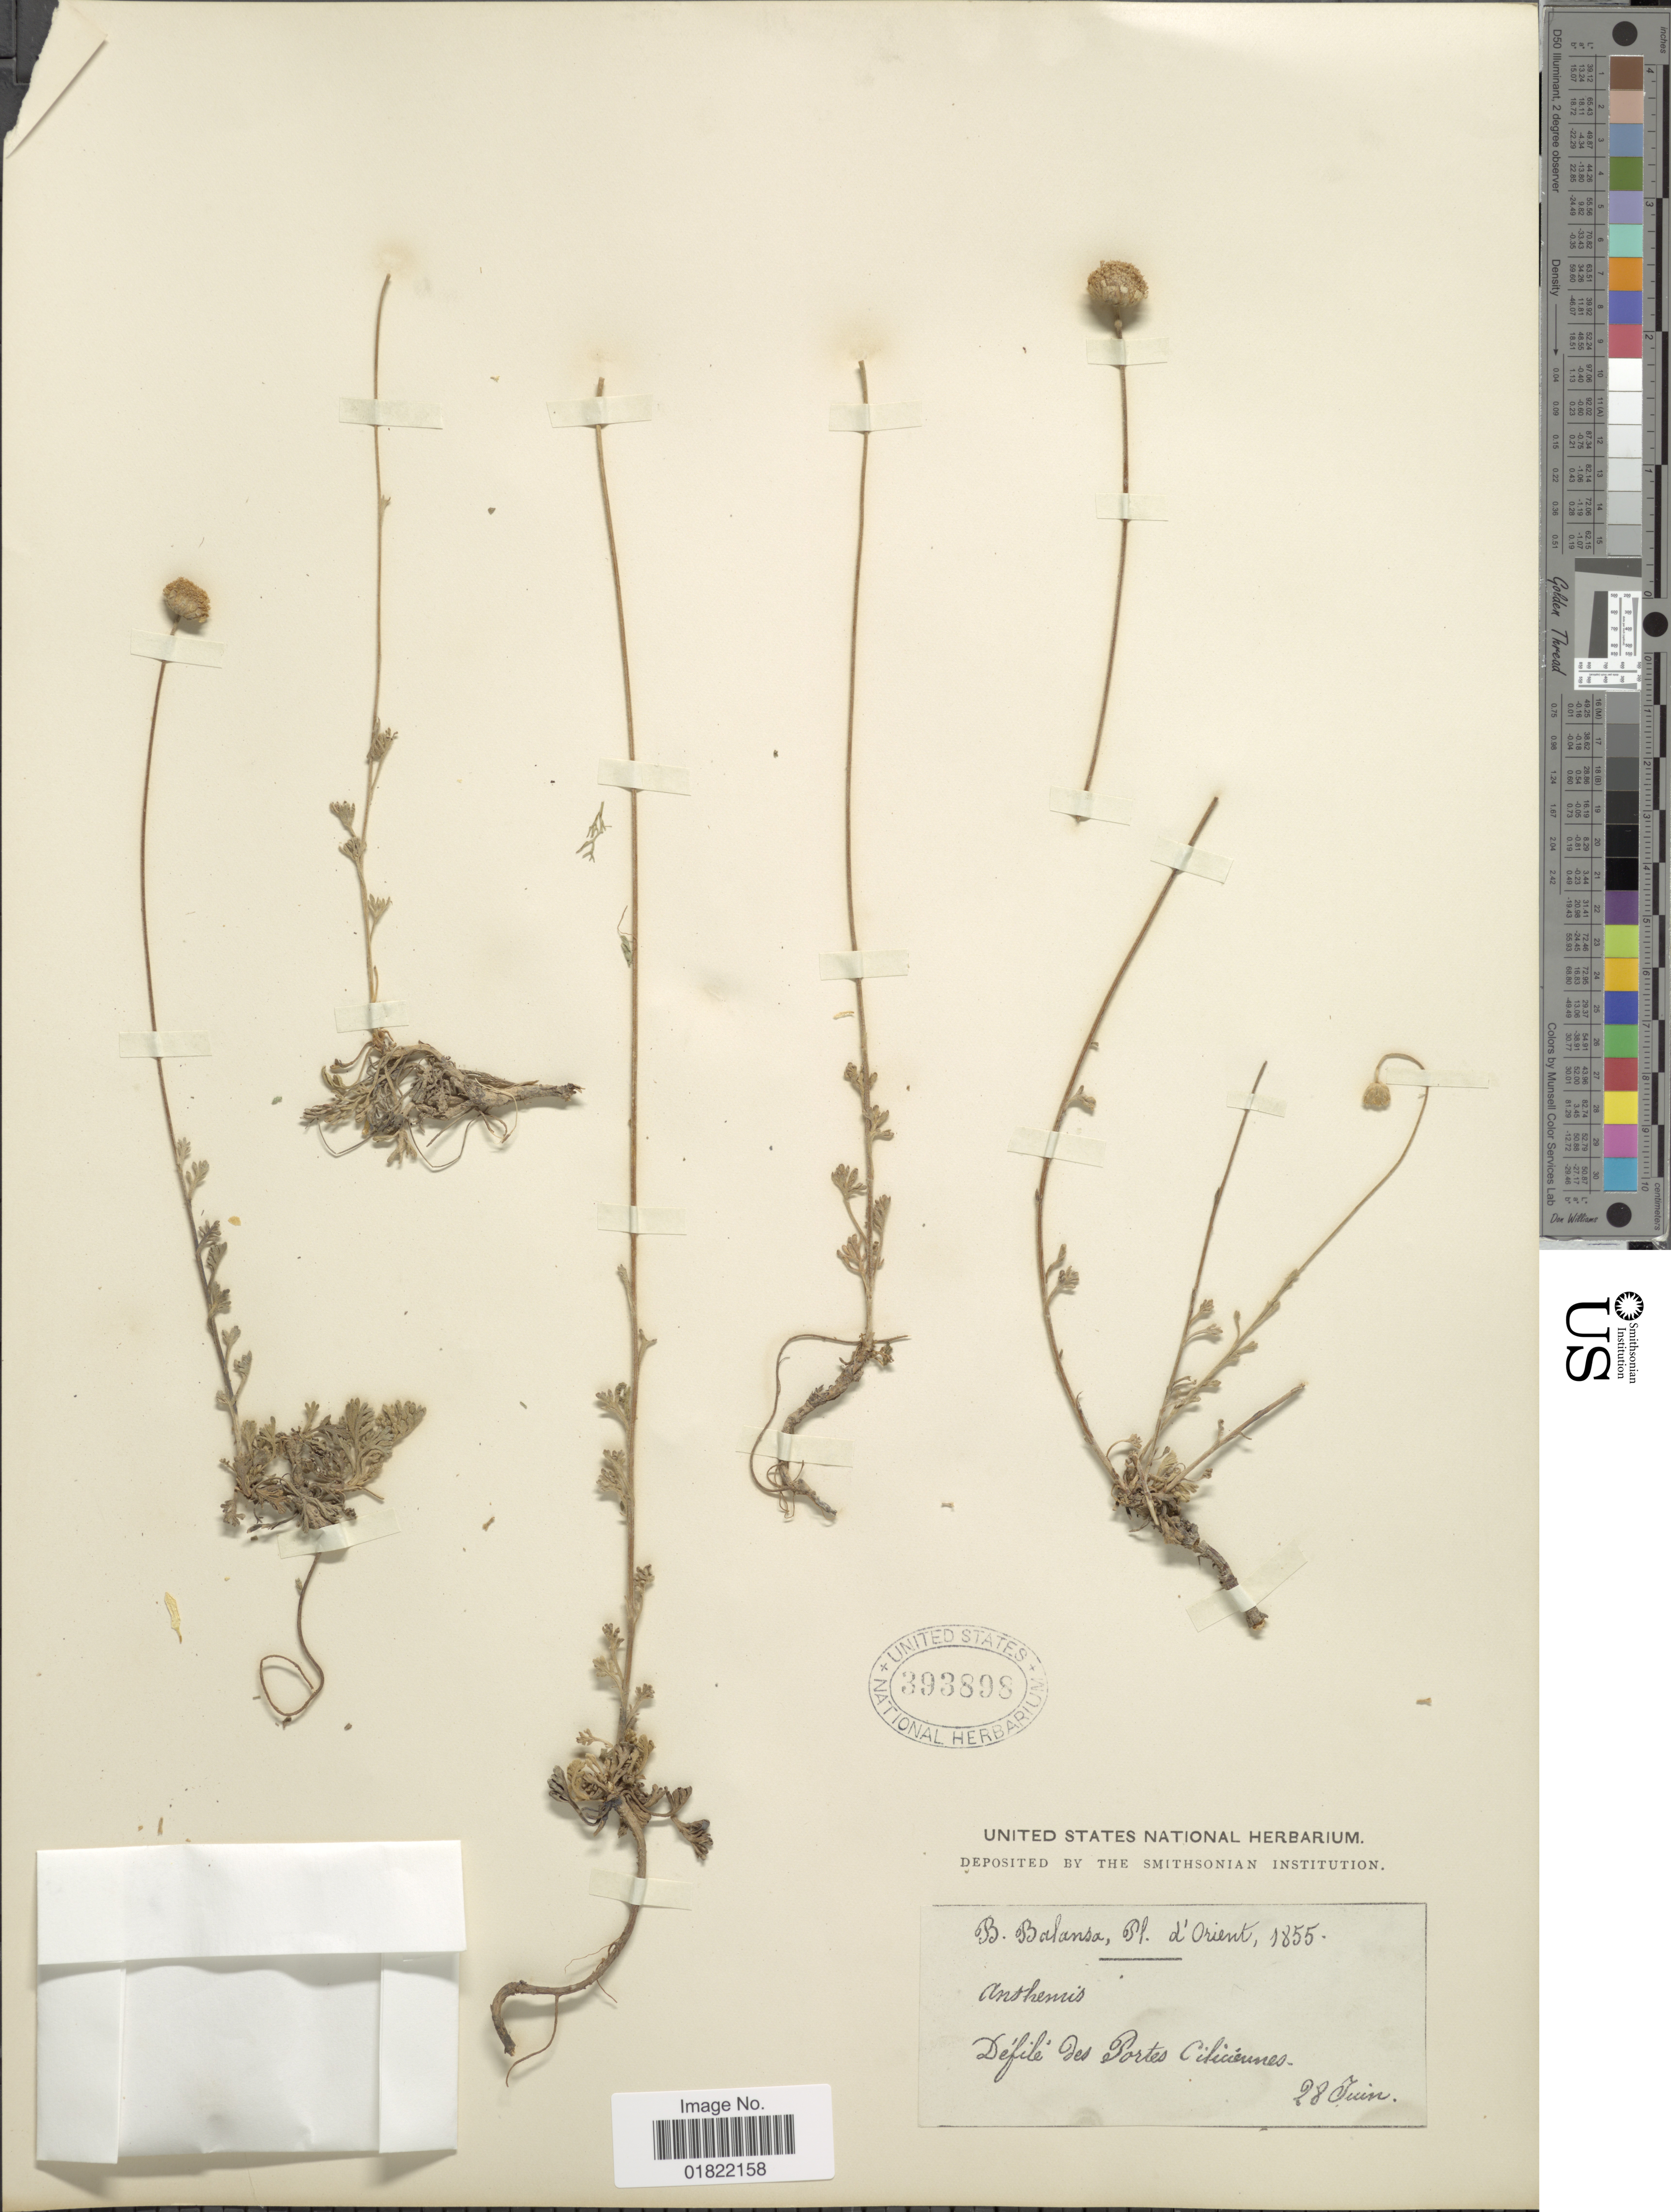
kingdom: Plantae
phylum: Tracheophyta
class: Magnoliopsida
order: Asterales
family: Asteraceae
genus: Anthemis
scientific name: Anthemis sp.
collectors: B. Balansa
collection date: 1855-06-28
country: Turkey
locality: D' Orient, Defile des Portes Cilicuenes [interpreted]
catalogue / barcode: US 393898